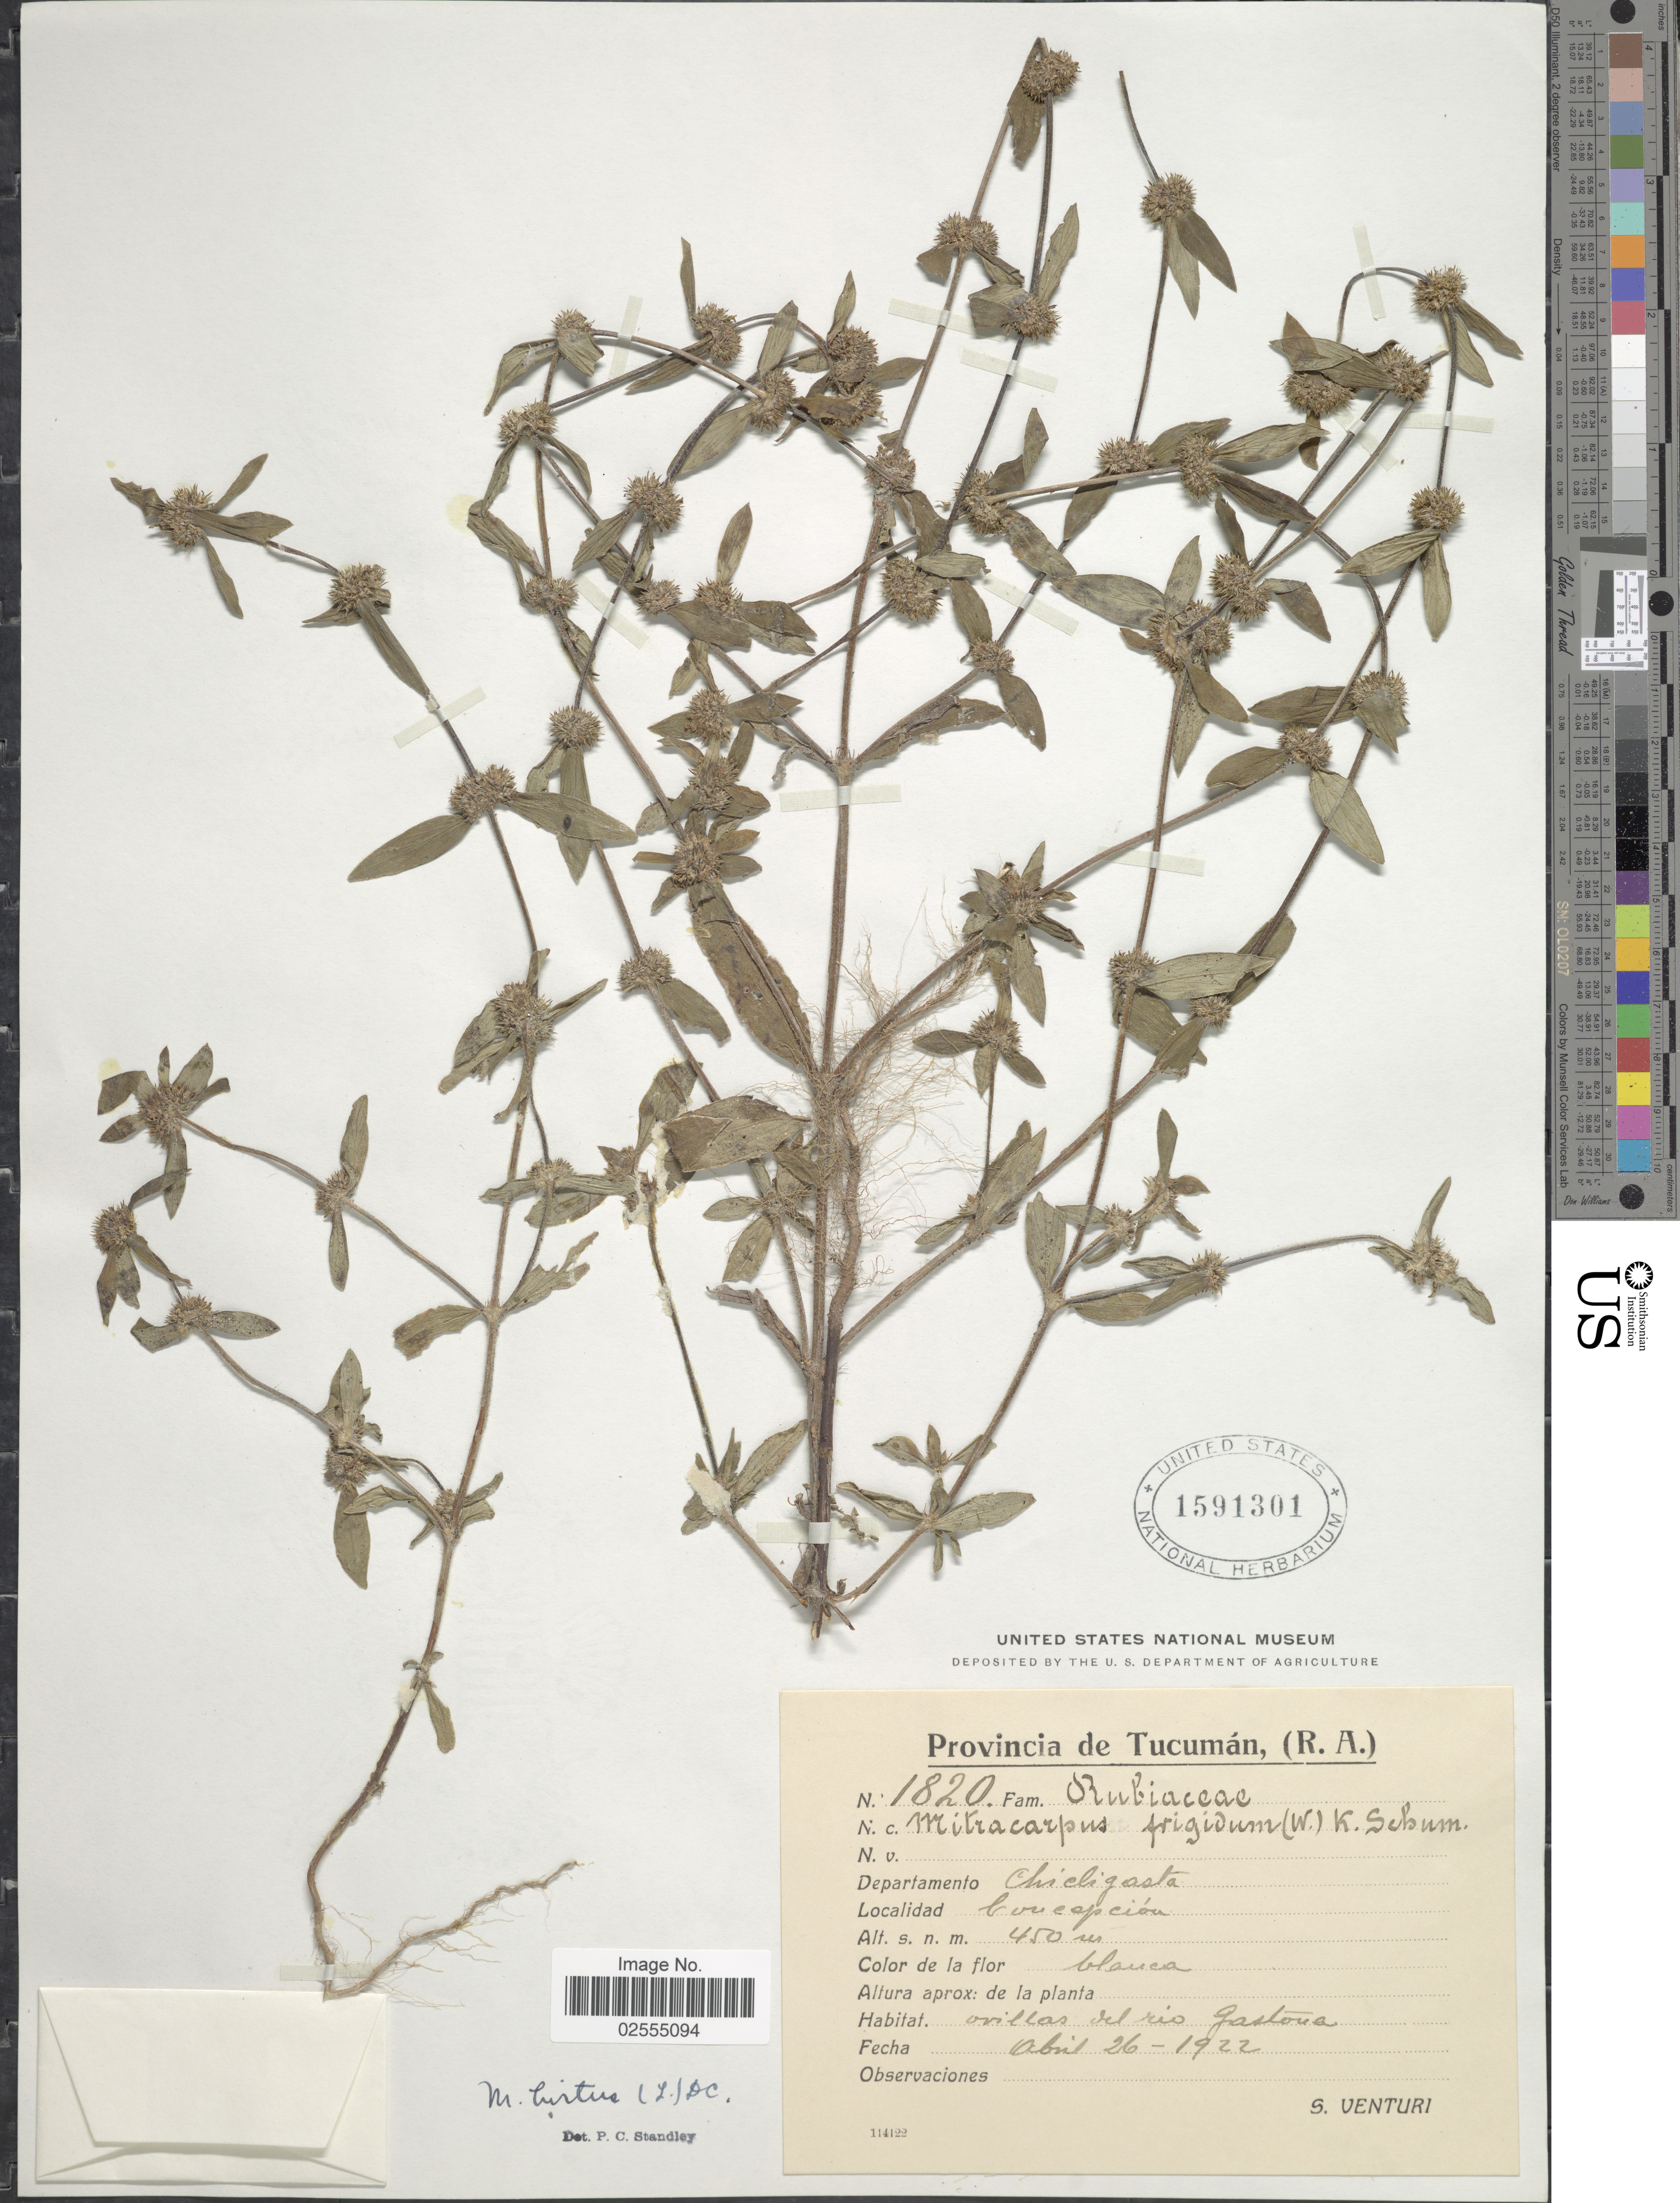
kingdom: Plantae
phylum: Tracheophyta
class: Magnoliopsida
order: Gentianales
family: Rubiaceae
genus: Mitracarpus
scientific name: Mitracarpus hirtus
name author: (L.) DC.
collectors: S. Venturi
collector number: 1820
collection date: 1922-04-26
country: Argentina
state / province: Tucuman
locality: (R.A.) Departamento Chicligasta, Concepción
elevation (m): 450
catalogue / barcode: US 1591301